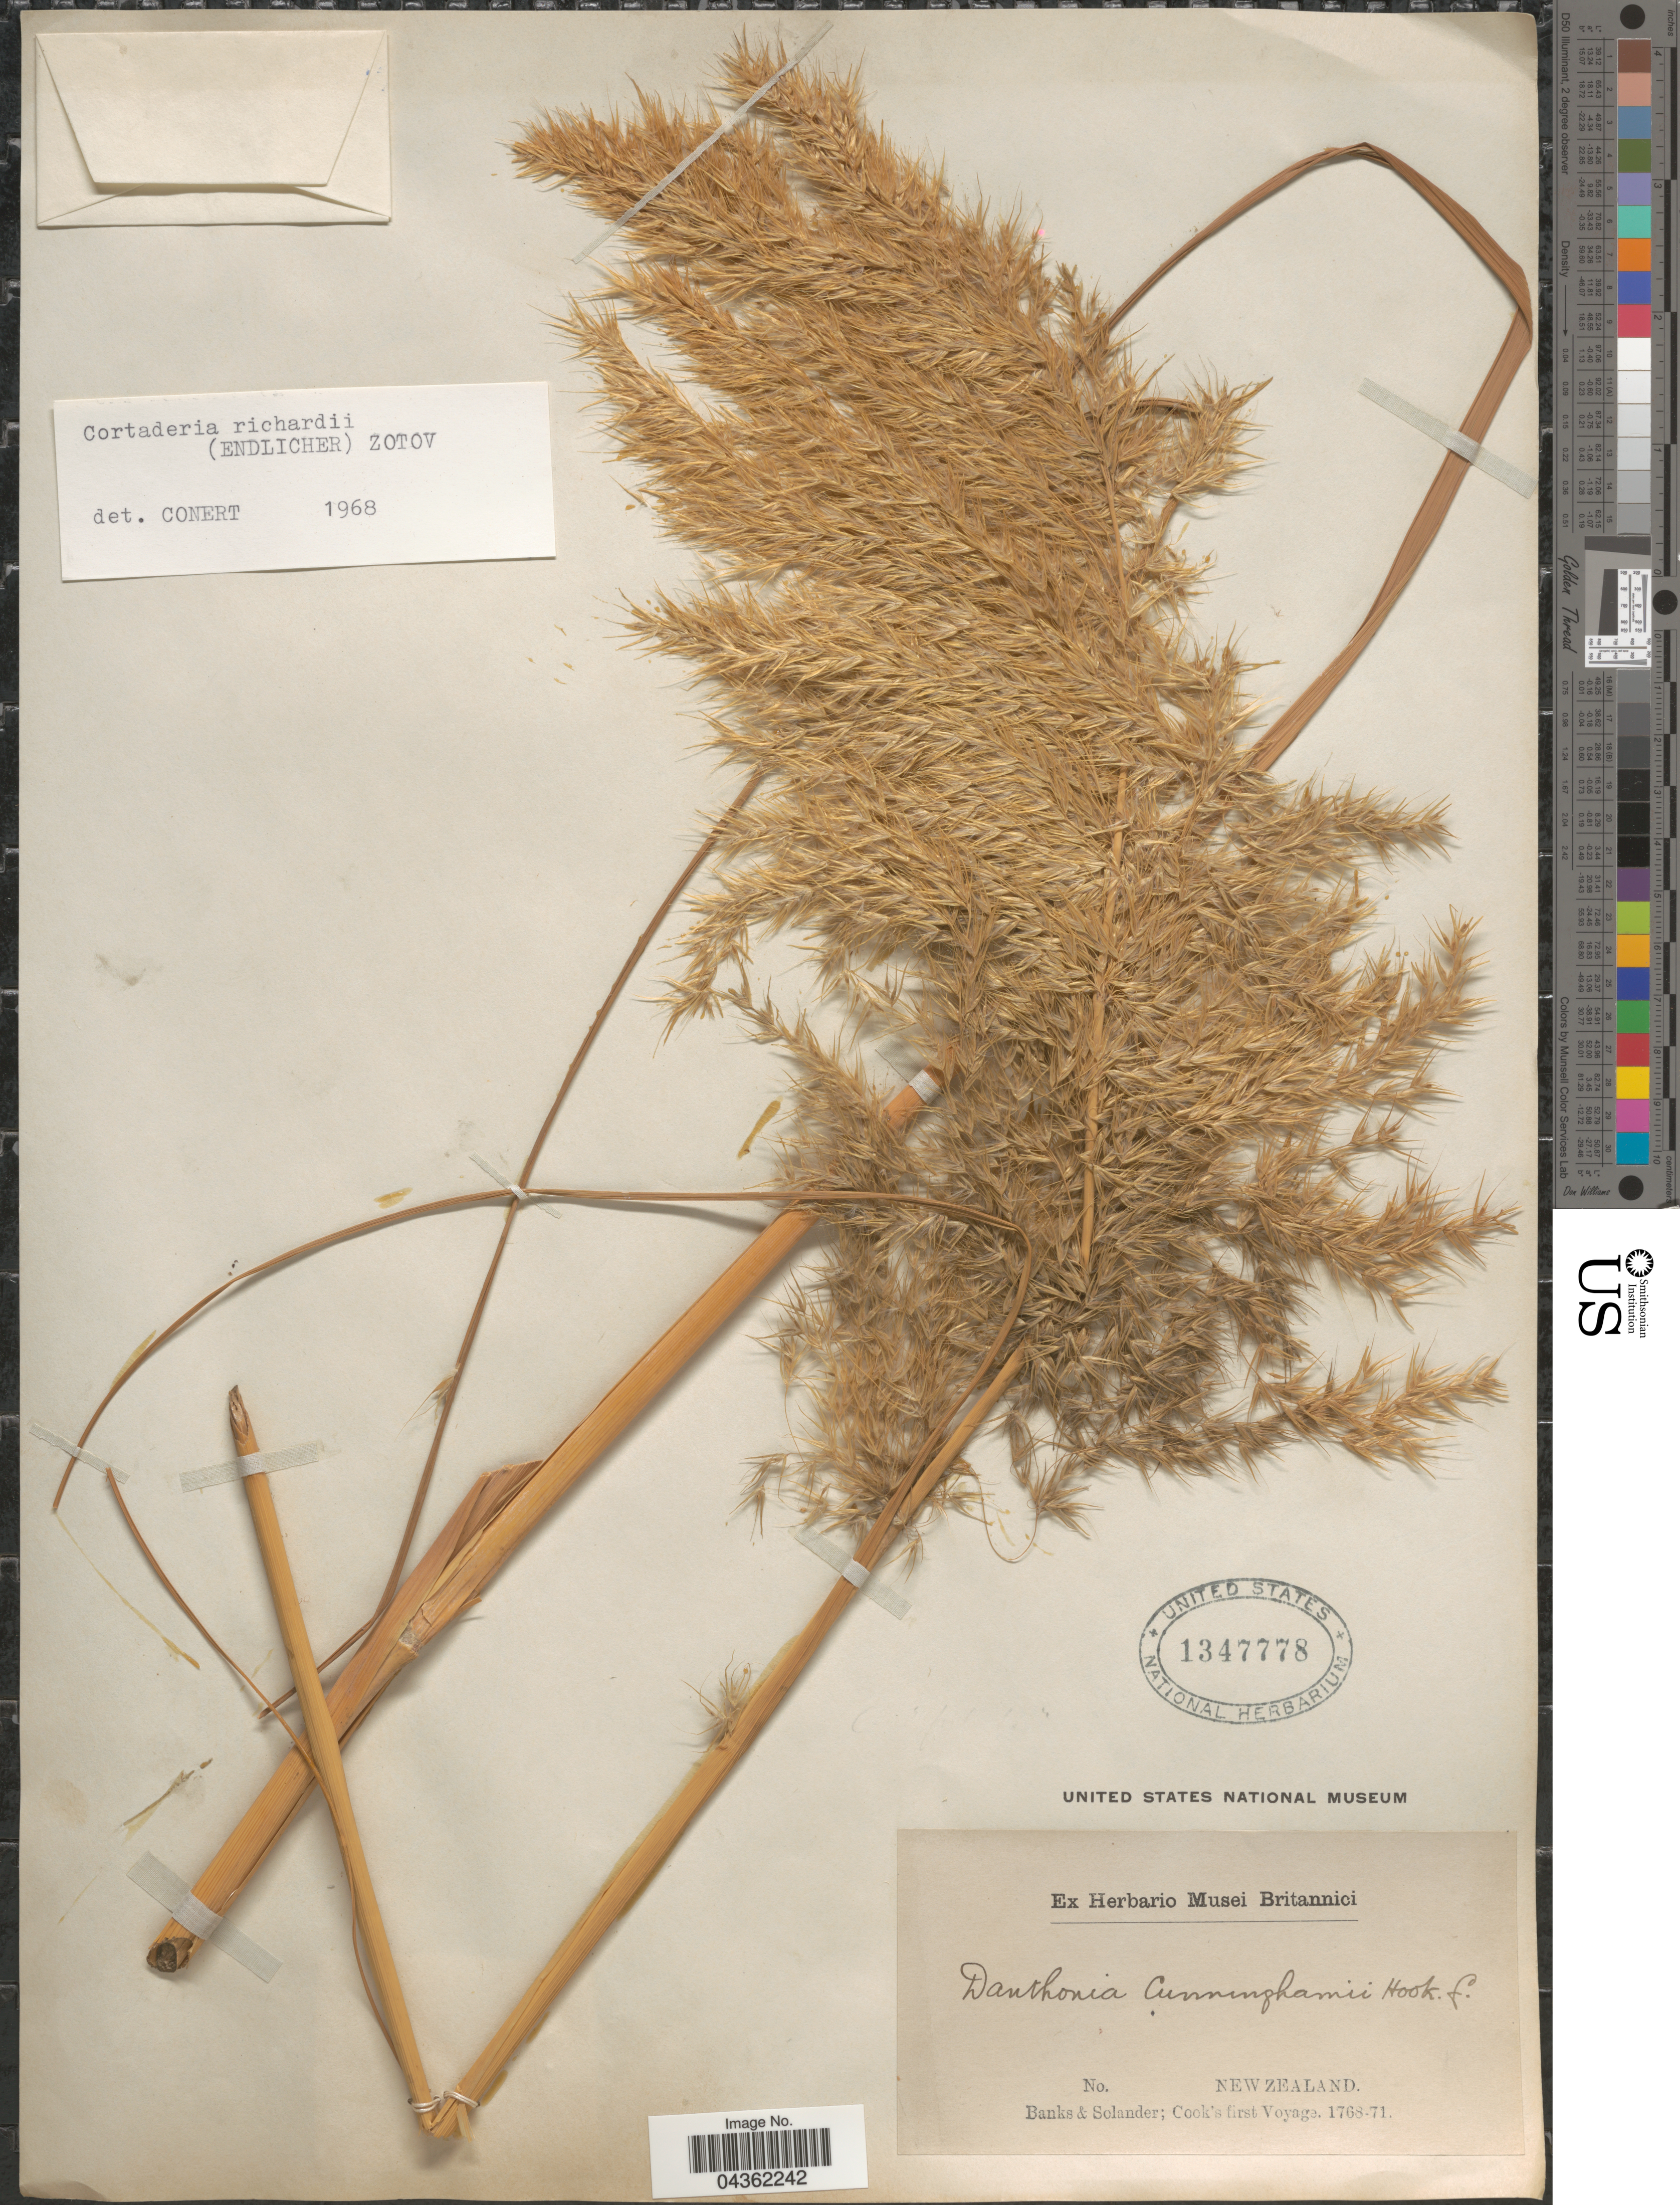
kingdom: Plantae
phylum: Tracheophyta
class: Liliopsida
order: Poales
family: Poaceae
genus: Austroderia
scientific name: Austroderia richardii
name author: (Endl.) N.P. Barker & H.P. Linder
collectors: -- Banks & -- Solander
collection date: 1768/1771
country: New Zealand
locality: Cook's first Voyage. 1768-71.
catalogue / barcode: US 1347778